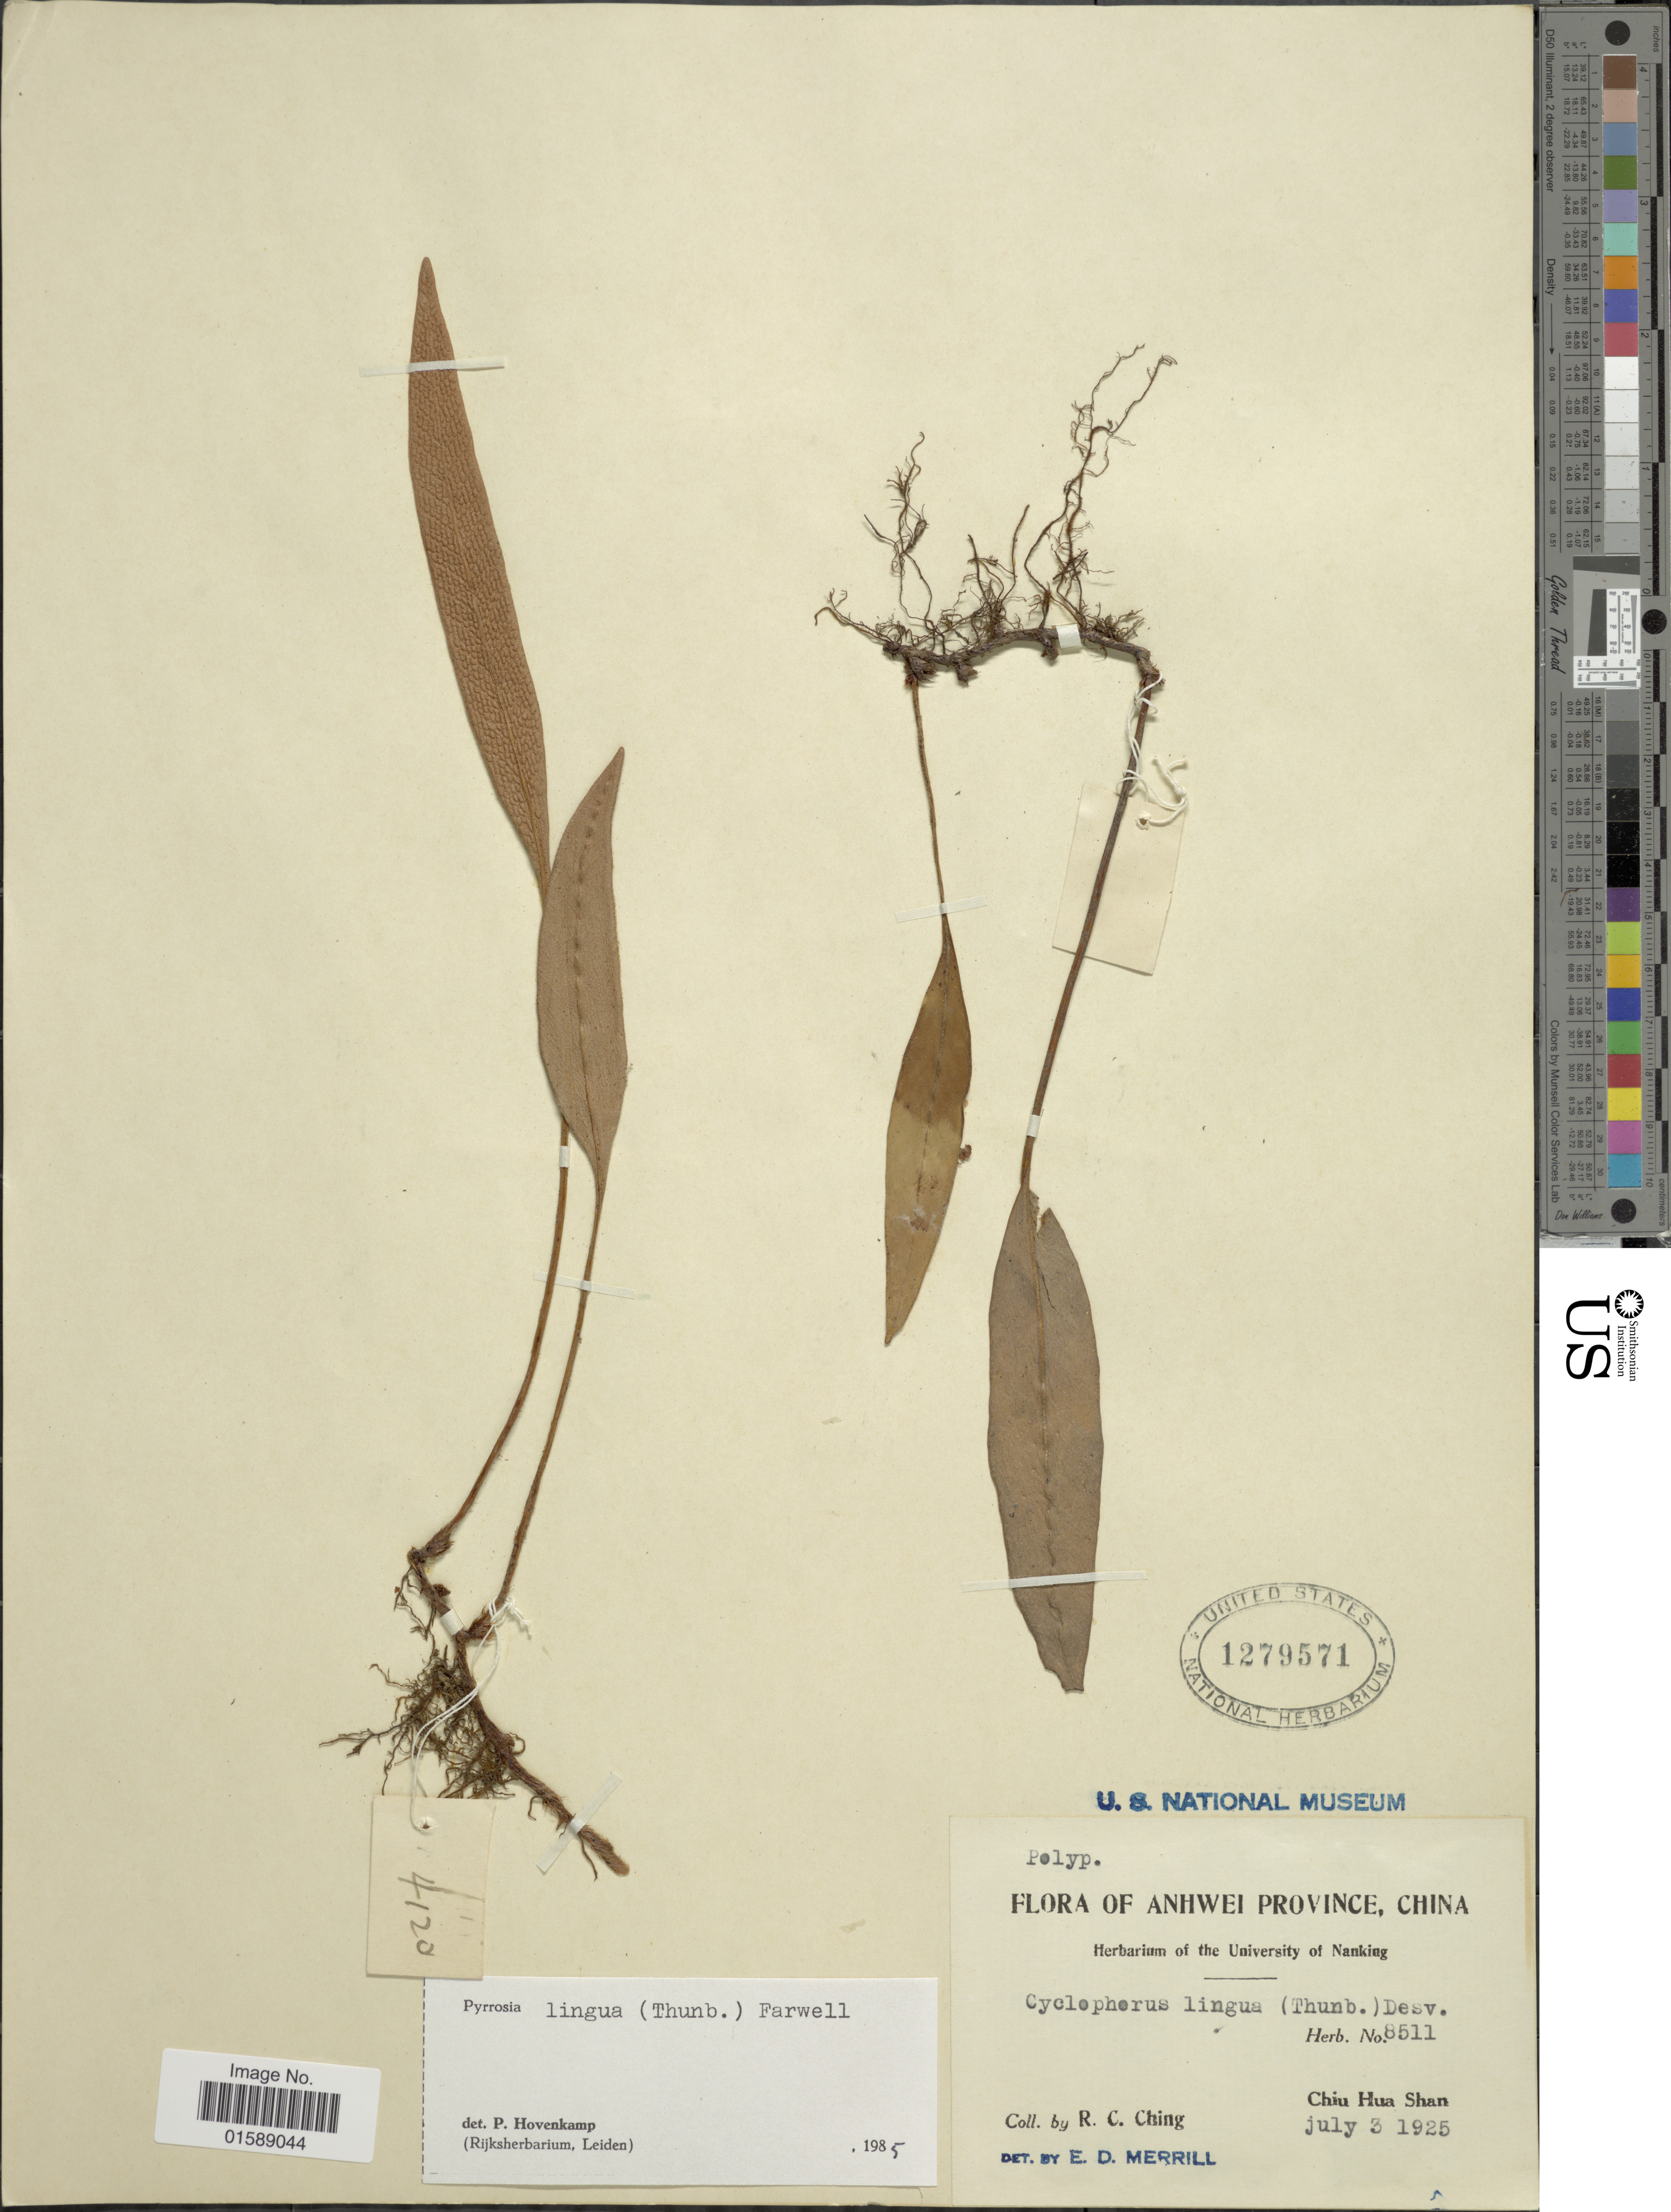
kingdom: Plantae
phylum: Tracheophyta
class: Polypodiopsida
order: Polypodiales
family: Polypodiaceae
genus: Pyrrosia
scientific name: Pyrrosia lingua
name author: (Thurb.) Farw.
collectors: R. C. Ching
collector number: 8511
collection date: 1925-07-03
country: China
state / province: Anhui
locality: Anhwei Province. Chiu Hua Shan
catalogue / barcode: US 1279571